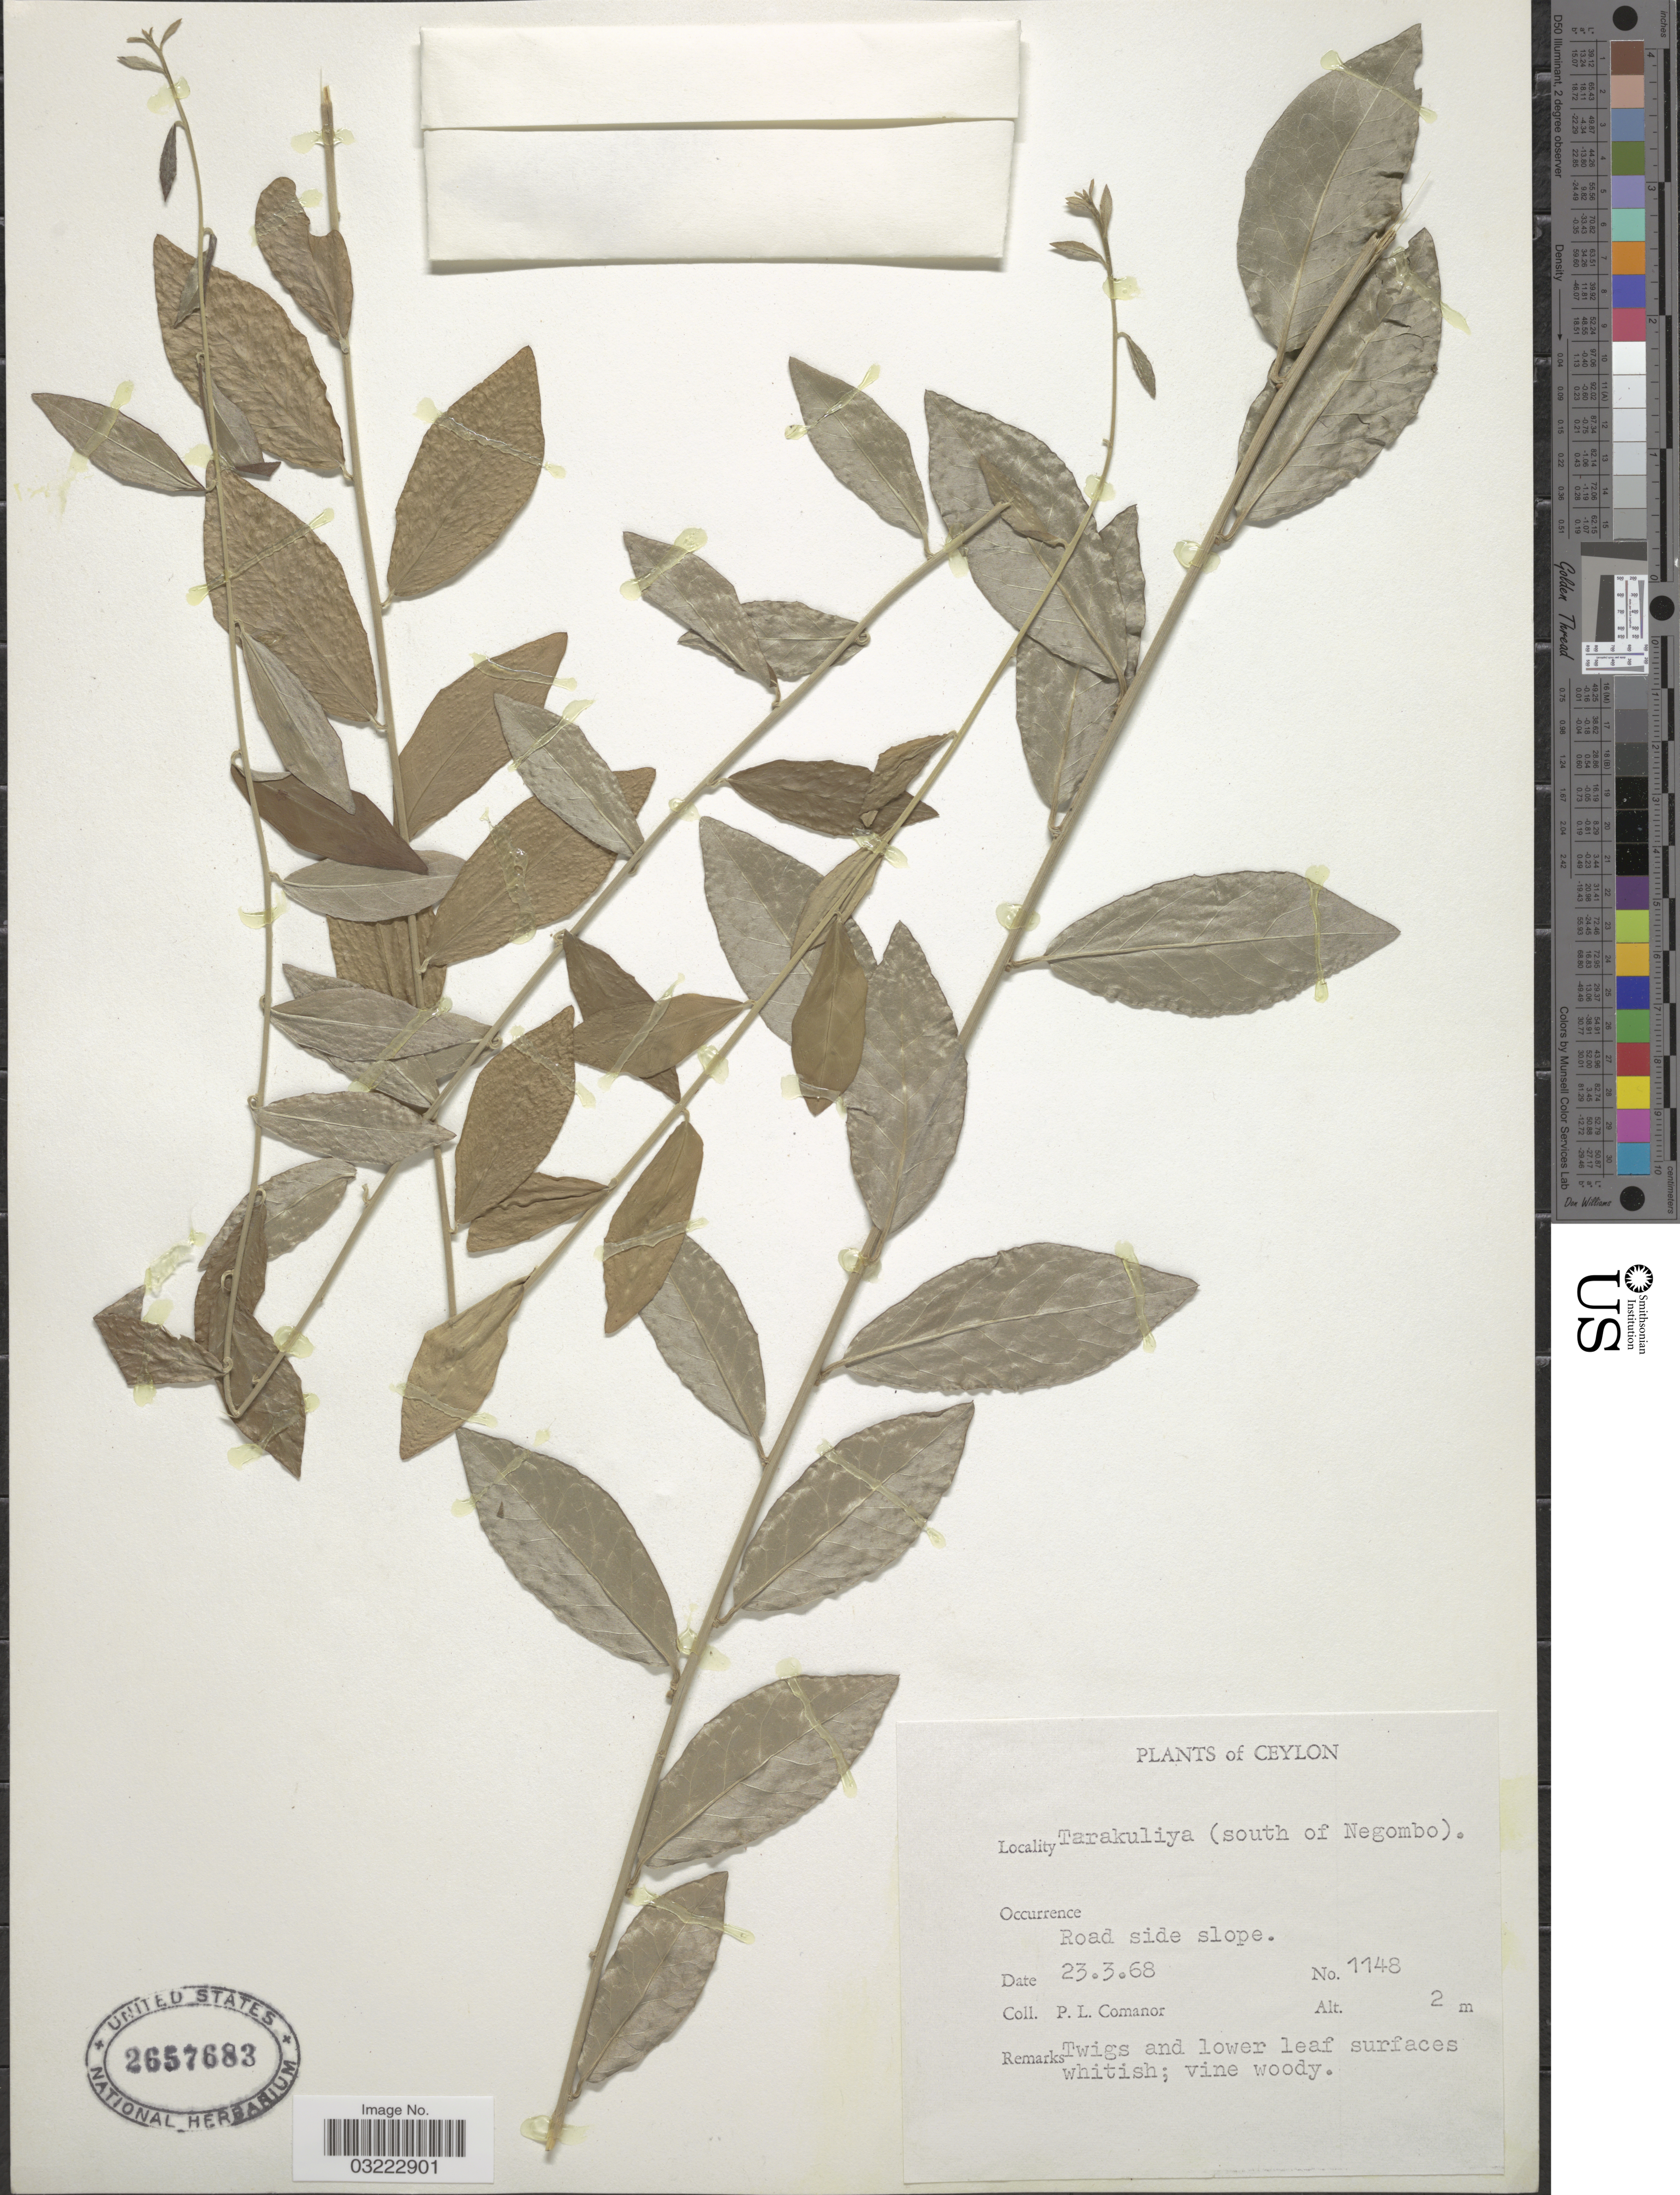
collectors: P. Comanor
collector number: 1148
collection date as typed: Transcribed d/m/y: 23/3/68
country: Sri Lanka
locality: Ceylon. Tarakuliya (south of Negombo).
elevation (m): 2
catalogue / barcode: US 2657683